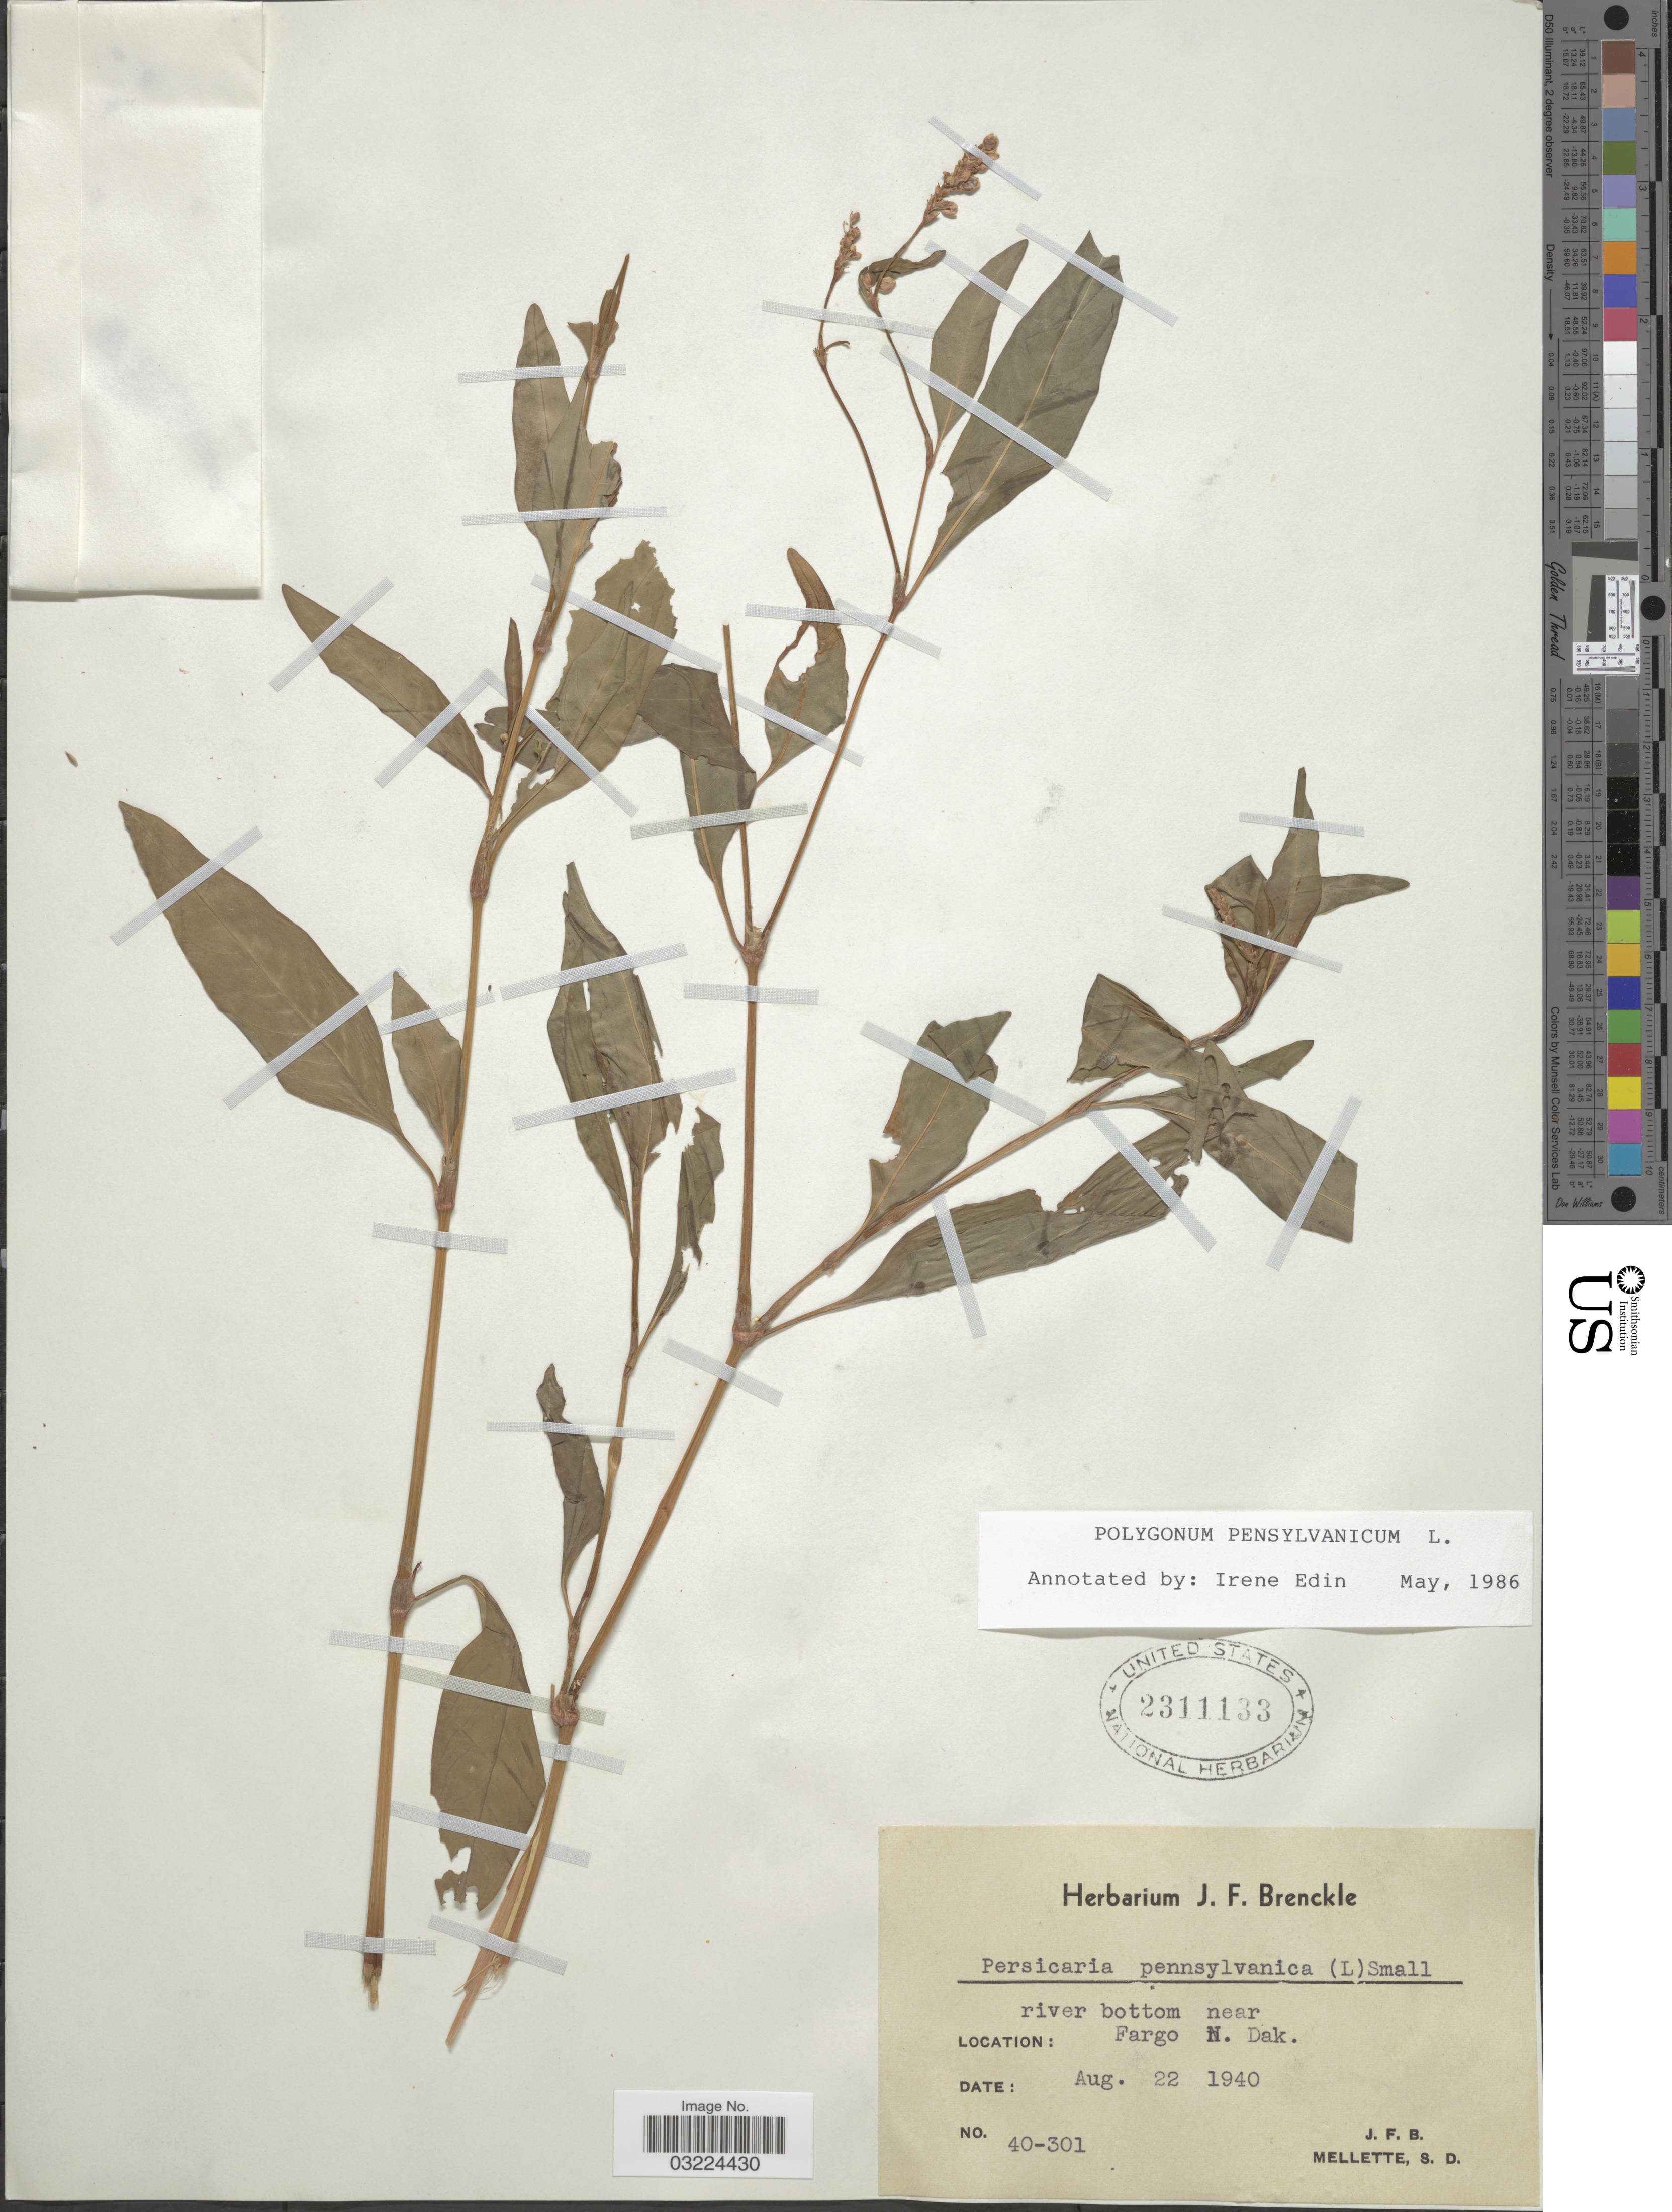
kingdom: Plantae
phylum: Tracheophyta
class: Magnoliopsida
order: Caryophyllales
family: Polygonaceae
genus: Persicaria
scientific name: Persicaria pensylvanica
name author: (L.) M. Gómez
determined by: Atha, D. E.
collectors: J. Brenckle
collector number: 40-301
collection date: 1940-08-22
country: United States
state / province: North Dakota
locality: River bottom near Fargo N. Dak.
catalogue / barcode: US 2311133